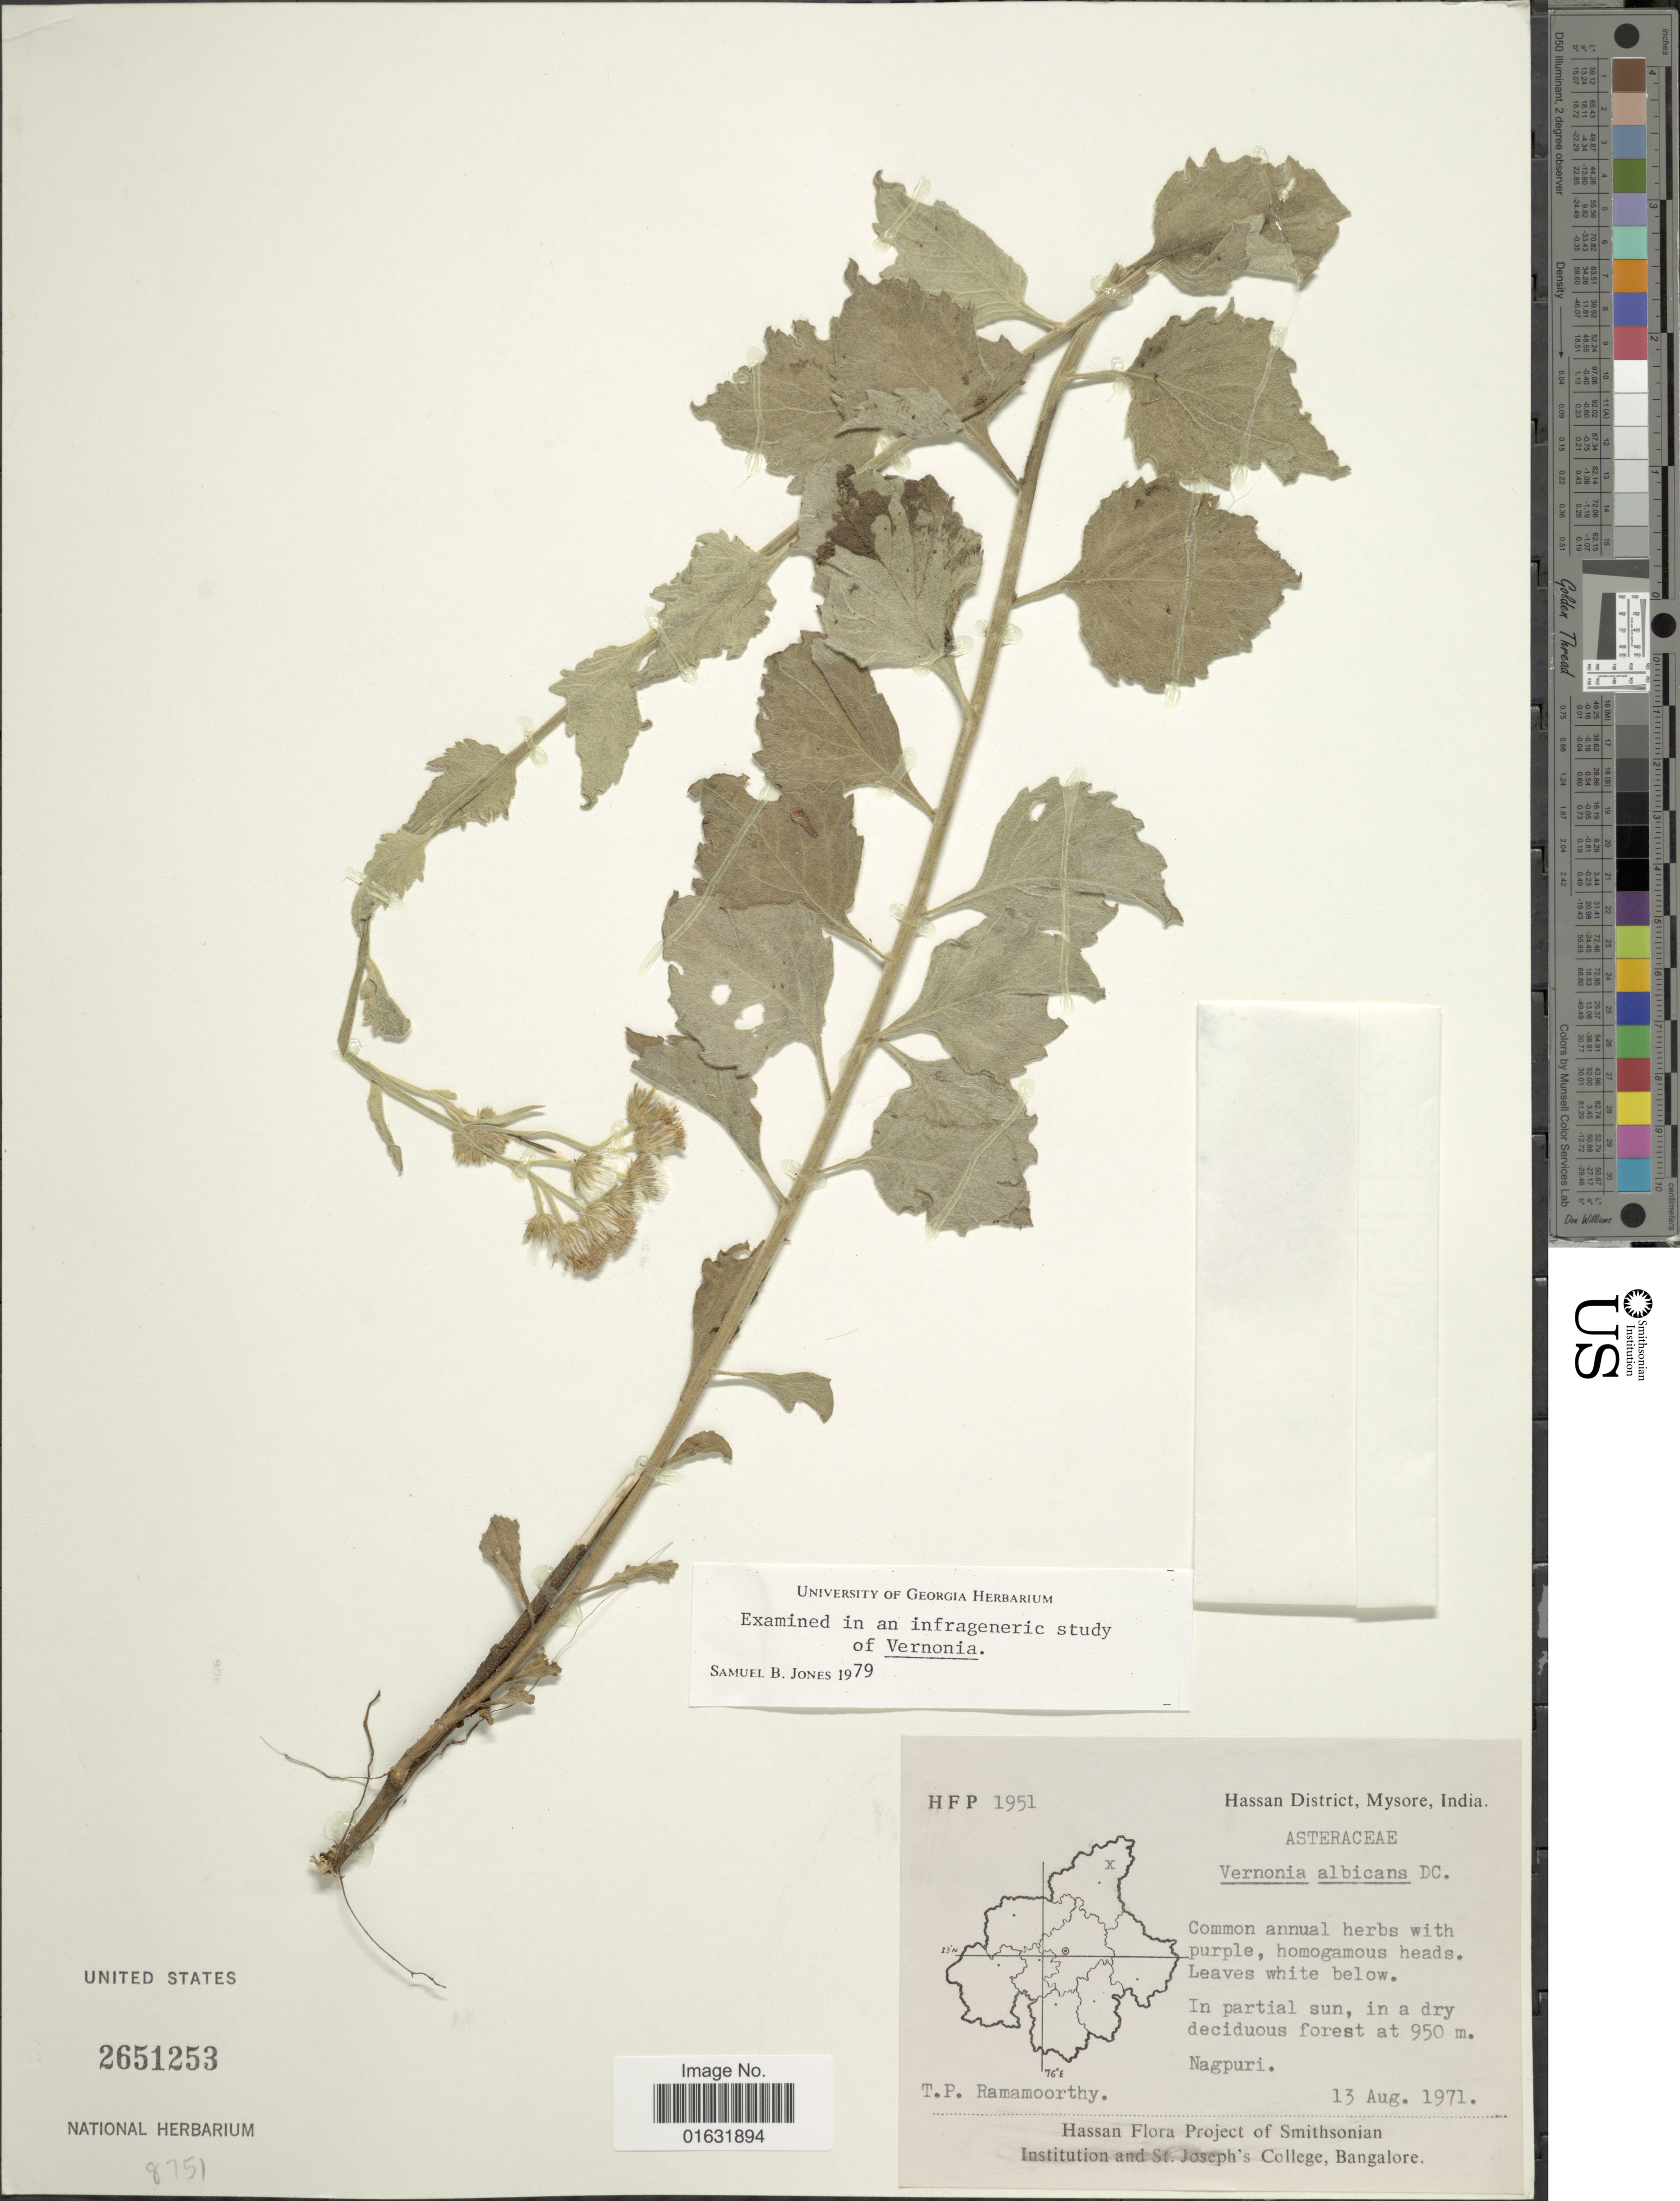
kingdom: Plantae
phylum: Tracheophyta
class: Magnoliopsida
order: Asterales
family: Asteraceae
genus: Cyanthillium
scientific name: Cyanthillium albicans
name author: (DC. in Wight) H. Rob.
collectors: T. P. Ramamoorthy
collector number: HFP1951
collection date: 1971-08-13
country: India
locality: Hassan District, Mysore, Nagpuri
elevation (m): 950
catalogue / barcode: US 2651253